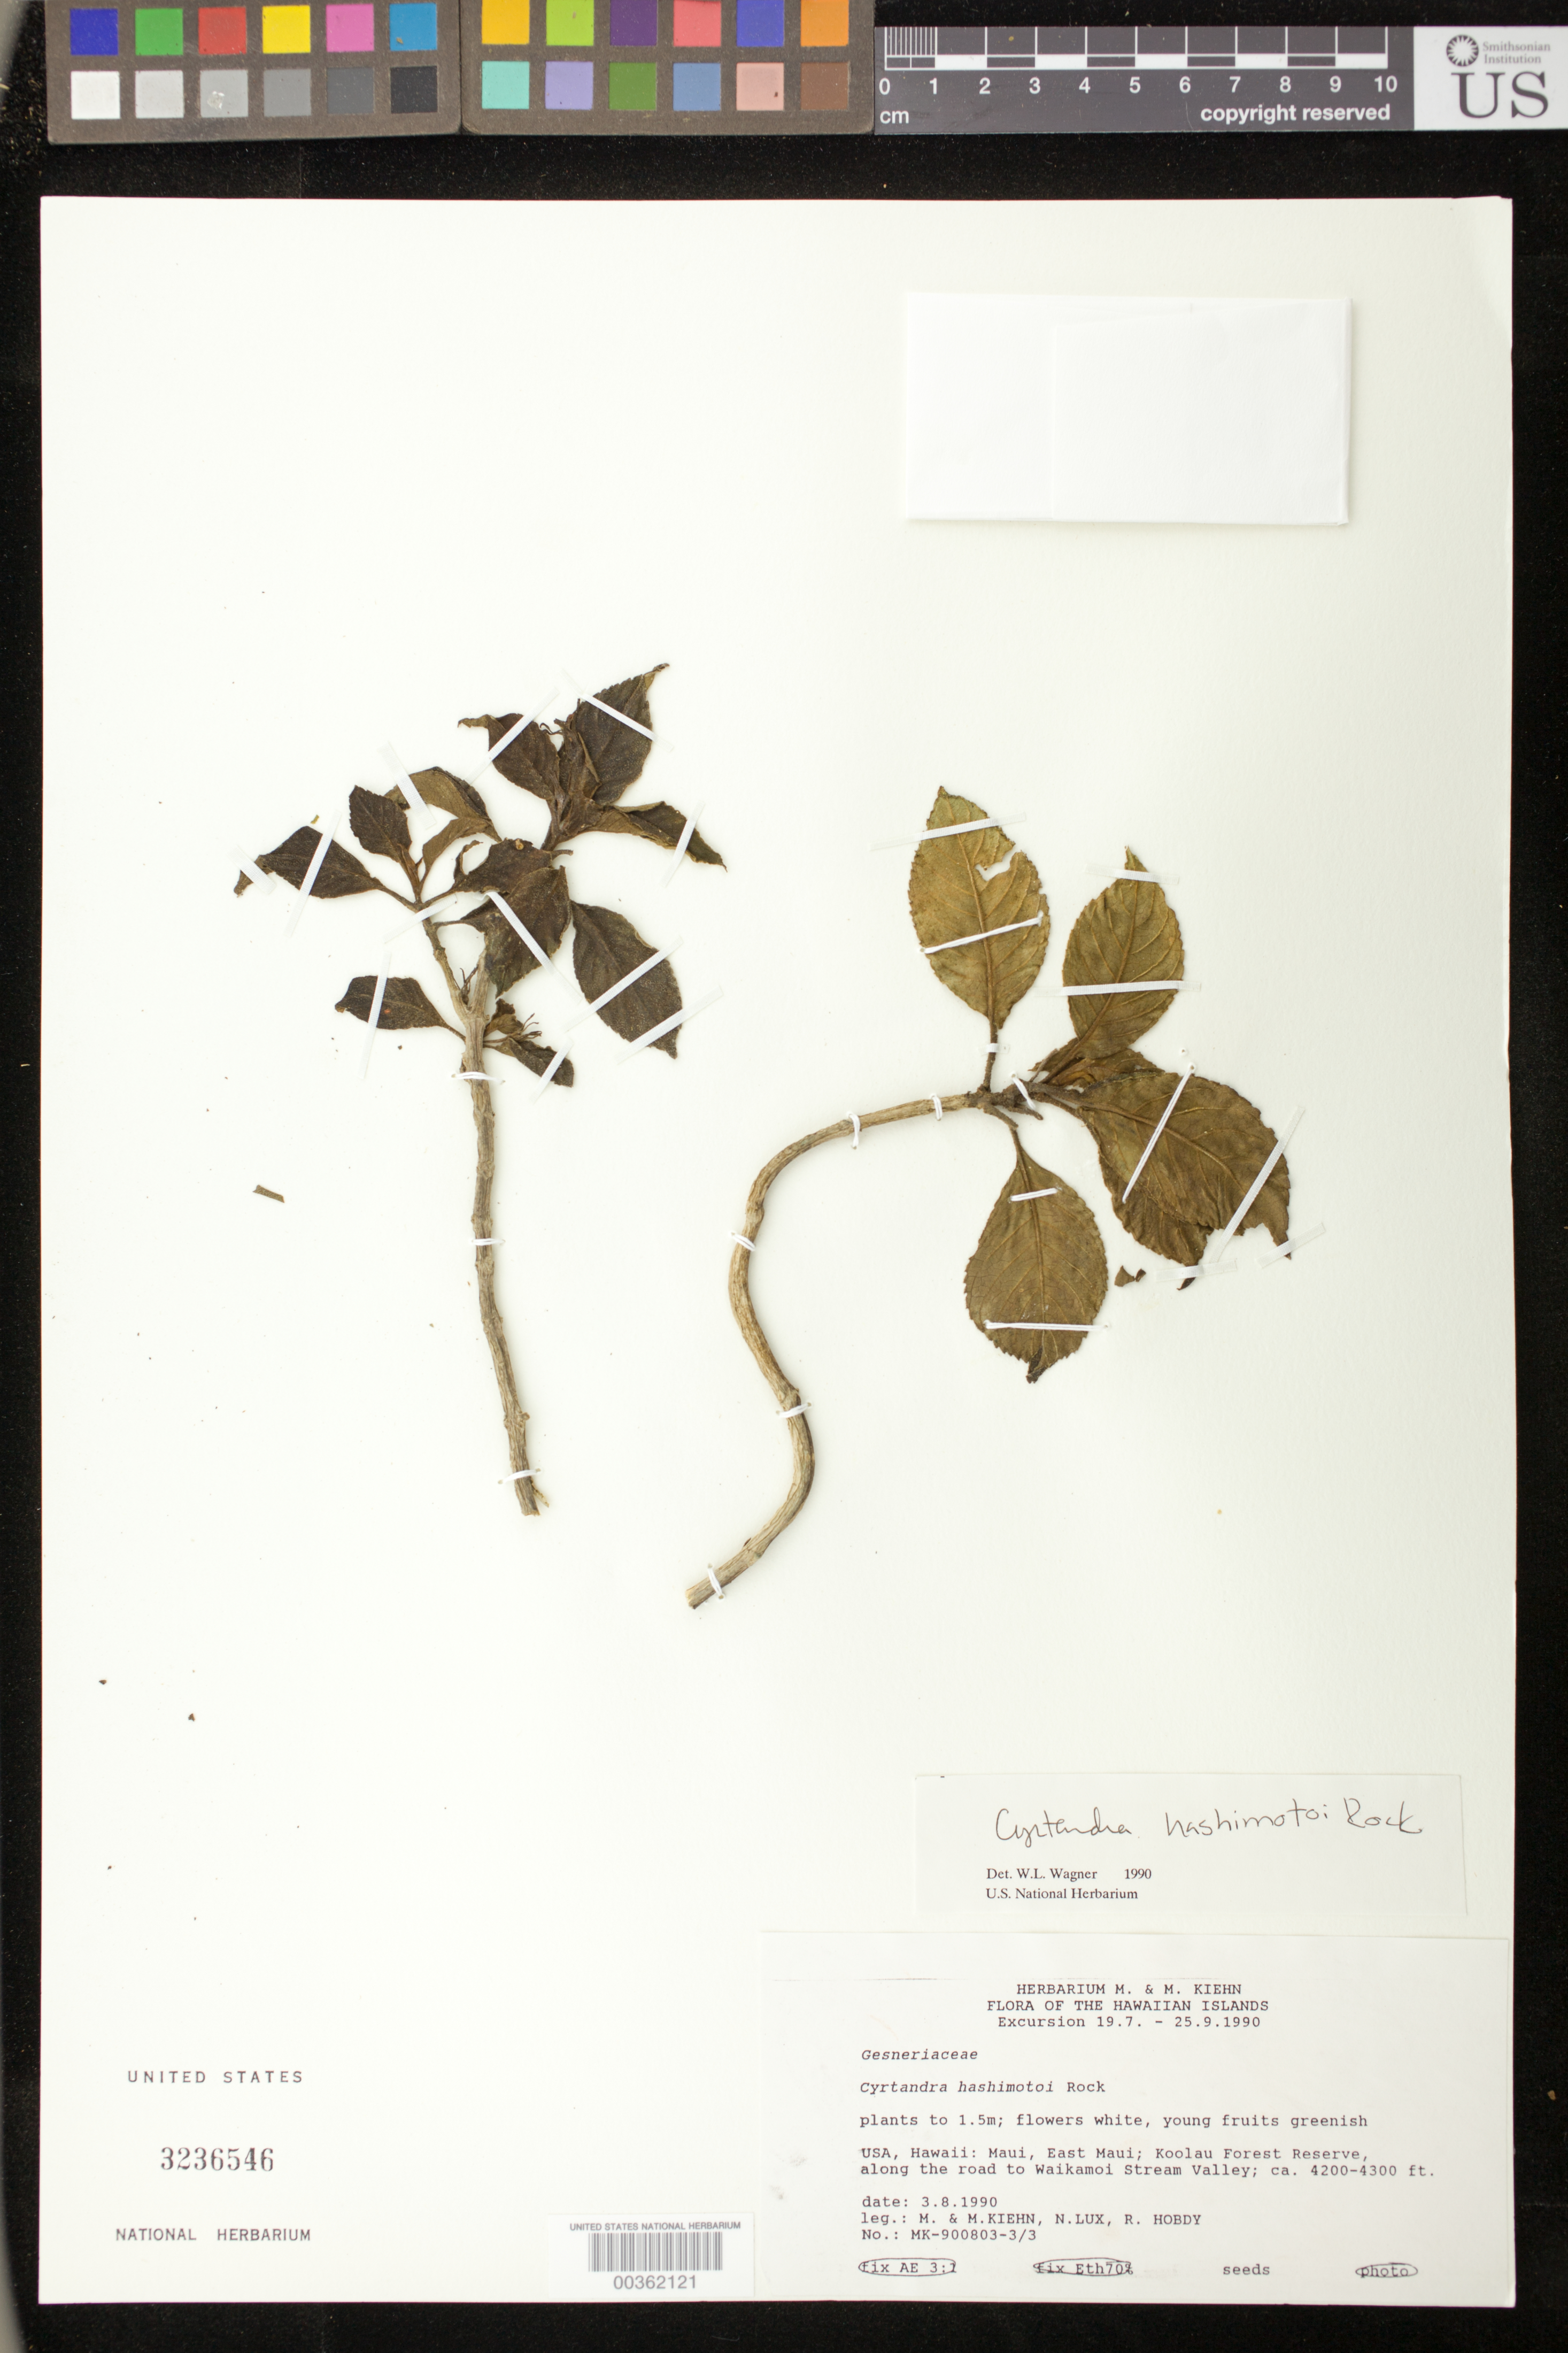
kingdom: Plantae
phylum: Tracheophyta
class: Magnoliopsida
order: Lamiales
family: Gesneriaceae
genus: Cyrtandra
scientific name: Cyrtandra hashimotoi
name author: Rock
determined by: Wagner, W. L., (BOT), Smithsonian Institution - National Museum of Natural History (UNITED STATES)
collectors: M. Kiehn, M. Kiehn, N. Lux & R. Hobdy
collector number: MK- 900803 -3/3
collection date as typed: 03 Aug 1990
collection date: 1990-08-03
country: United States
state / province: Hawaii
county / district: Maui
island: Maui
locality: East Maui; Koolau forest reserve, along road to Waikamoi stream valley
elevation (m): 1280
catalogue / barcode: US 3236546